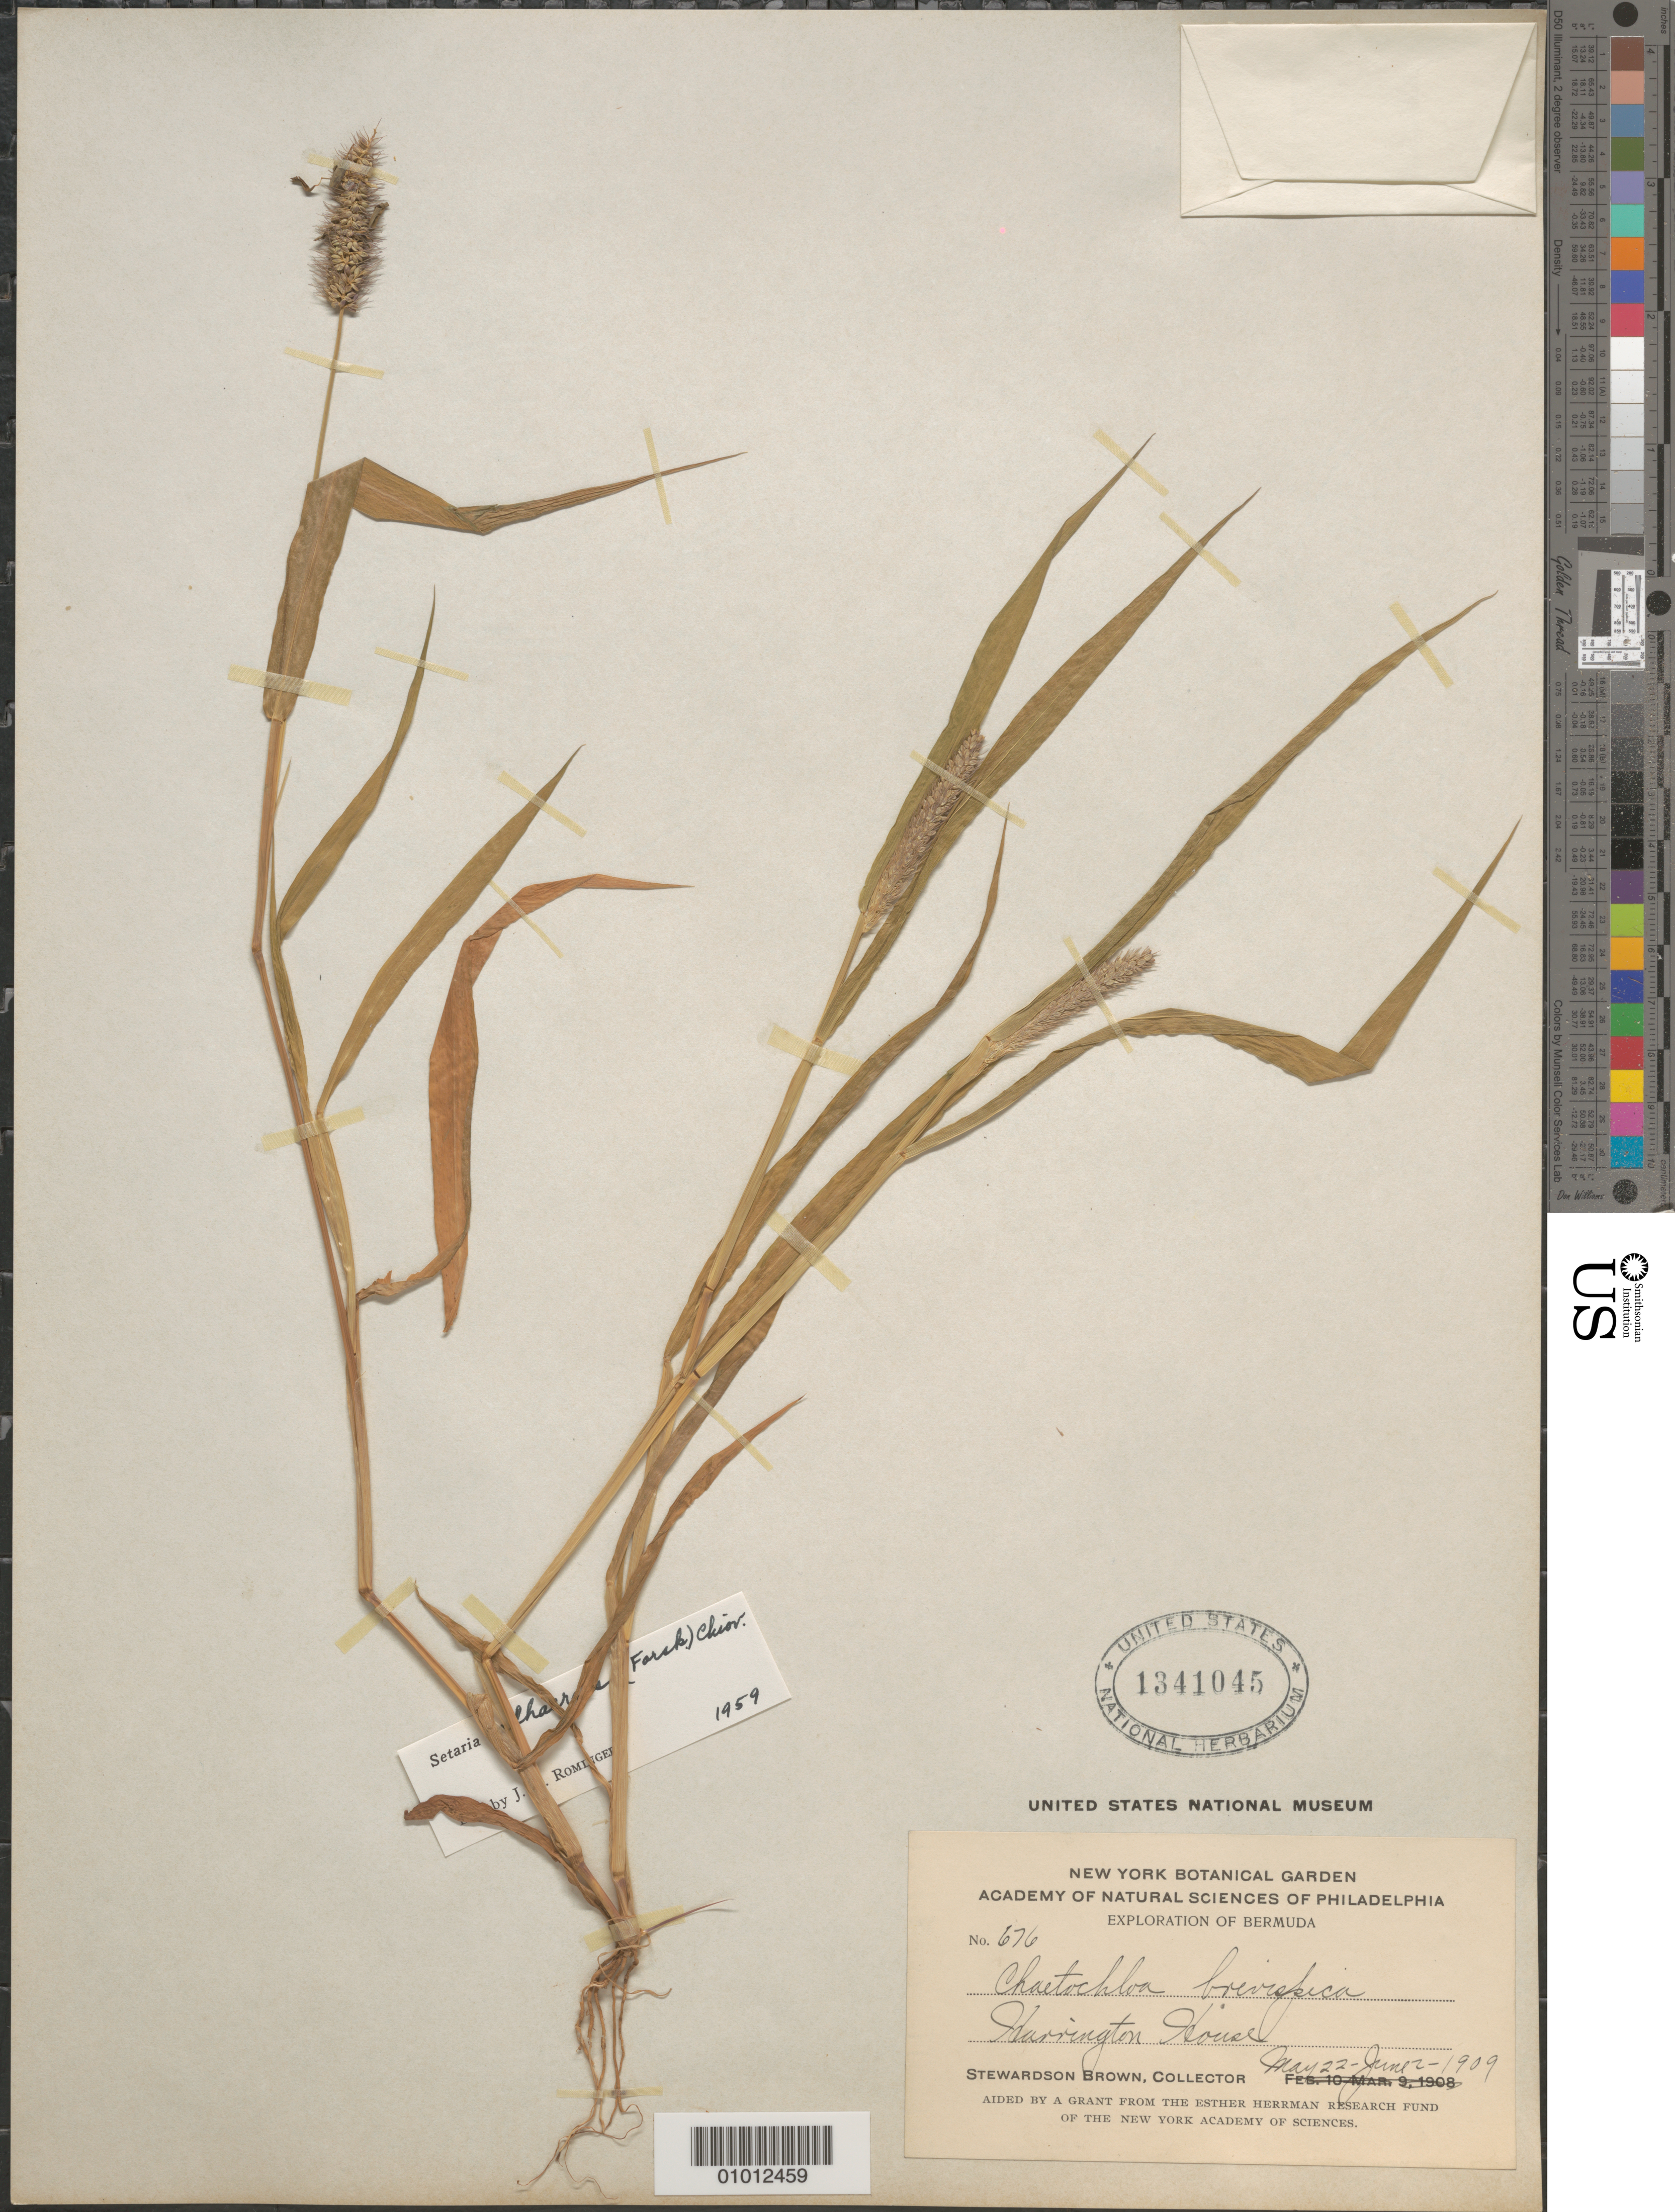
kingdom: Plantae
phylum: Tracheophyta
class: Liliopsida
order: Poales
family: Poaceae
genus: Setaria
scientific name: Setaria adhaerens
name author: (Forssk.) Chiov.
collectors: S. Brown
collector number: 676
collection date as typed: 22 May 1909 to 02 Jun 1909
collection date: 1909-05-22/1909-06-02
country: Bermuda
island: Bermuda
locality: Harrington House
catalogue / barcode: US 1341045